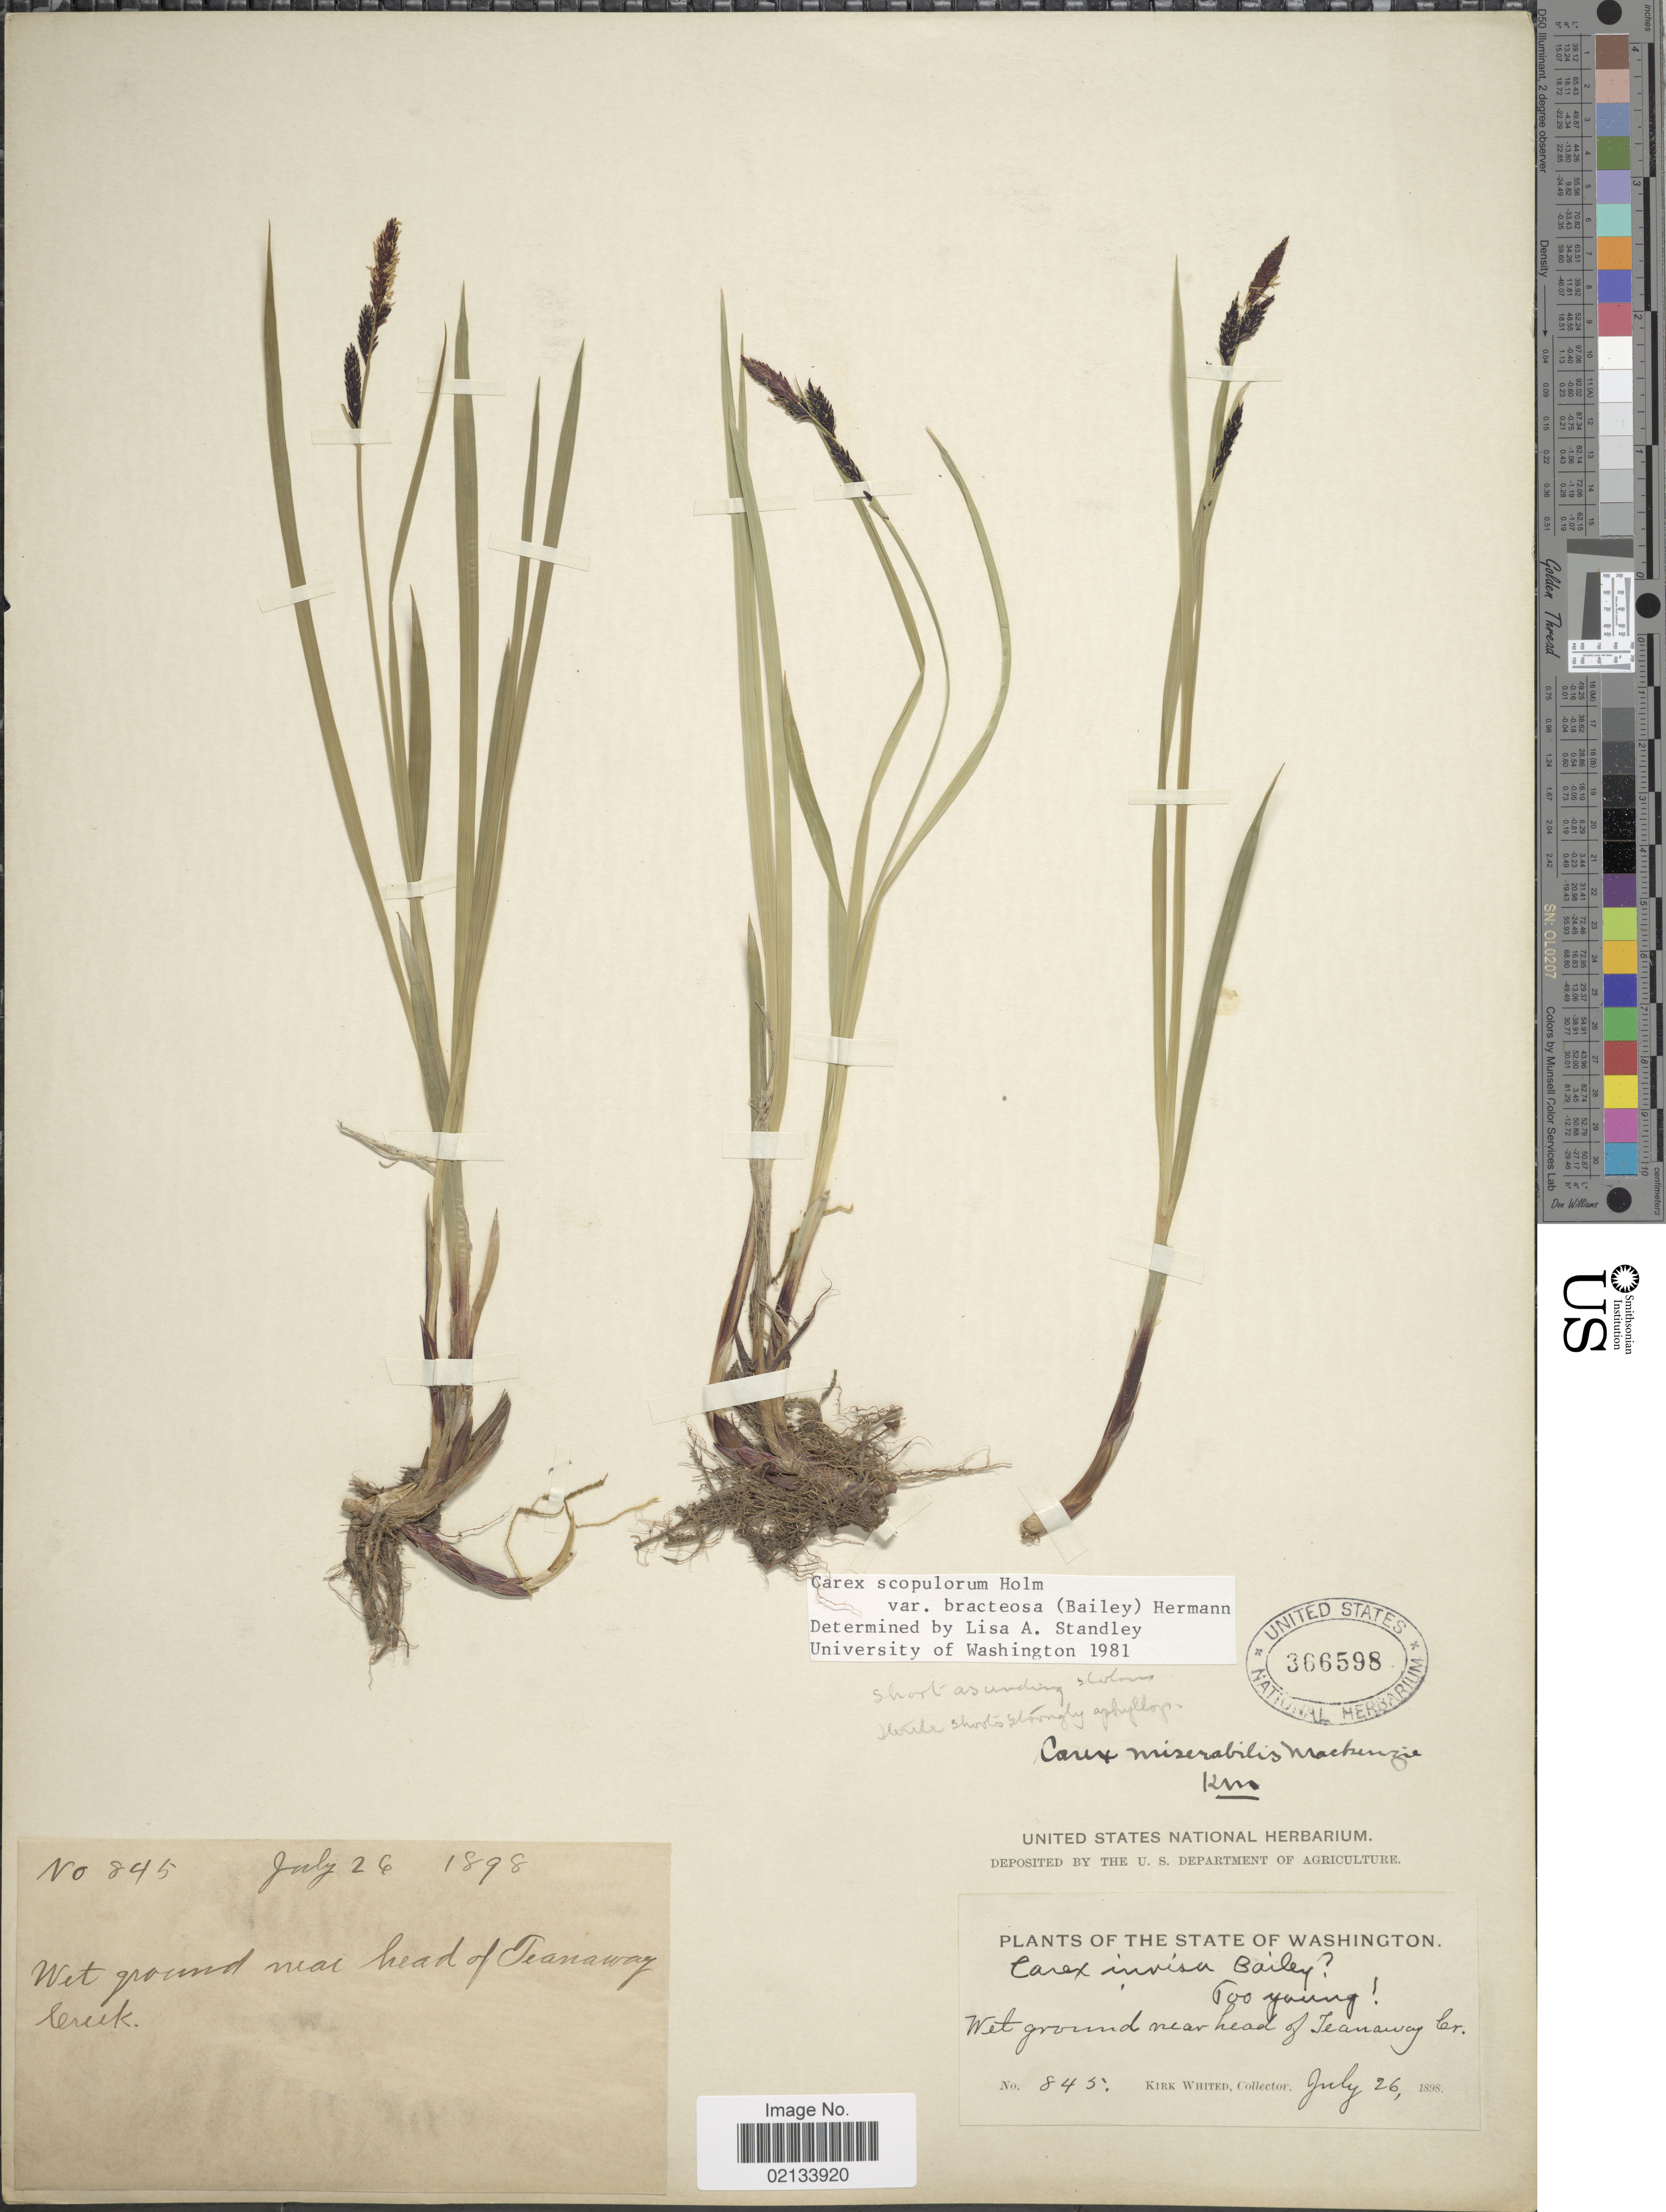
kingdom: Plantae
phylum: Tracheophyta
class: Liliopsida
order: Poales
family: Cyperaceae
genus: Carex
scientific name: Carex scopulorum var. bracteosa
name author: (L.H. Bailey) F.J. Herm.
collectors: K. Whited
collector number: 845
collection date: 1898-07-26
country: United States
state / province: Washington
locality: Wet ground near head of Teanaway Creek.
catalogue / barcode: US 366598